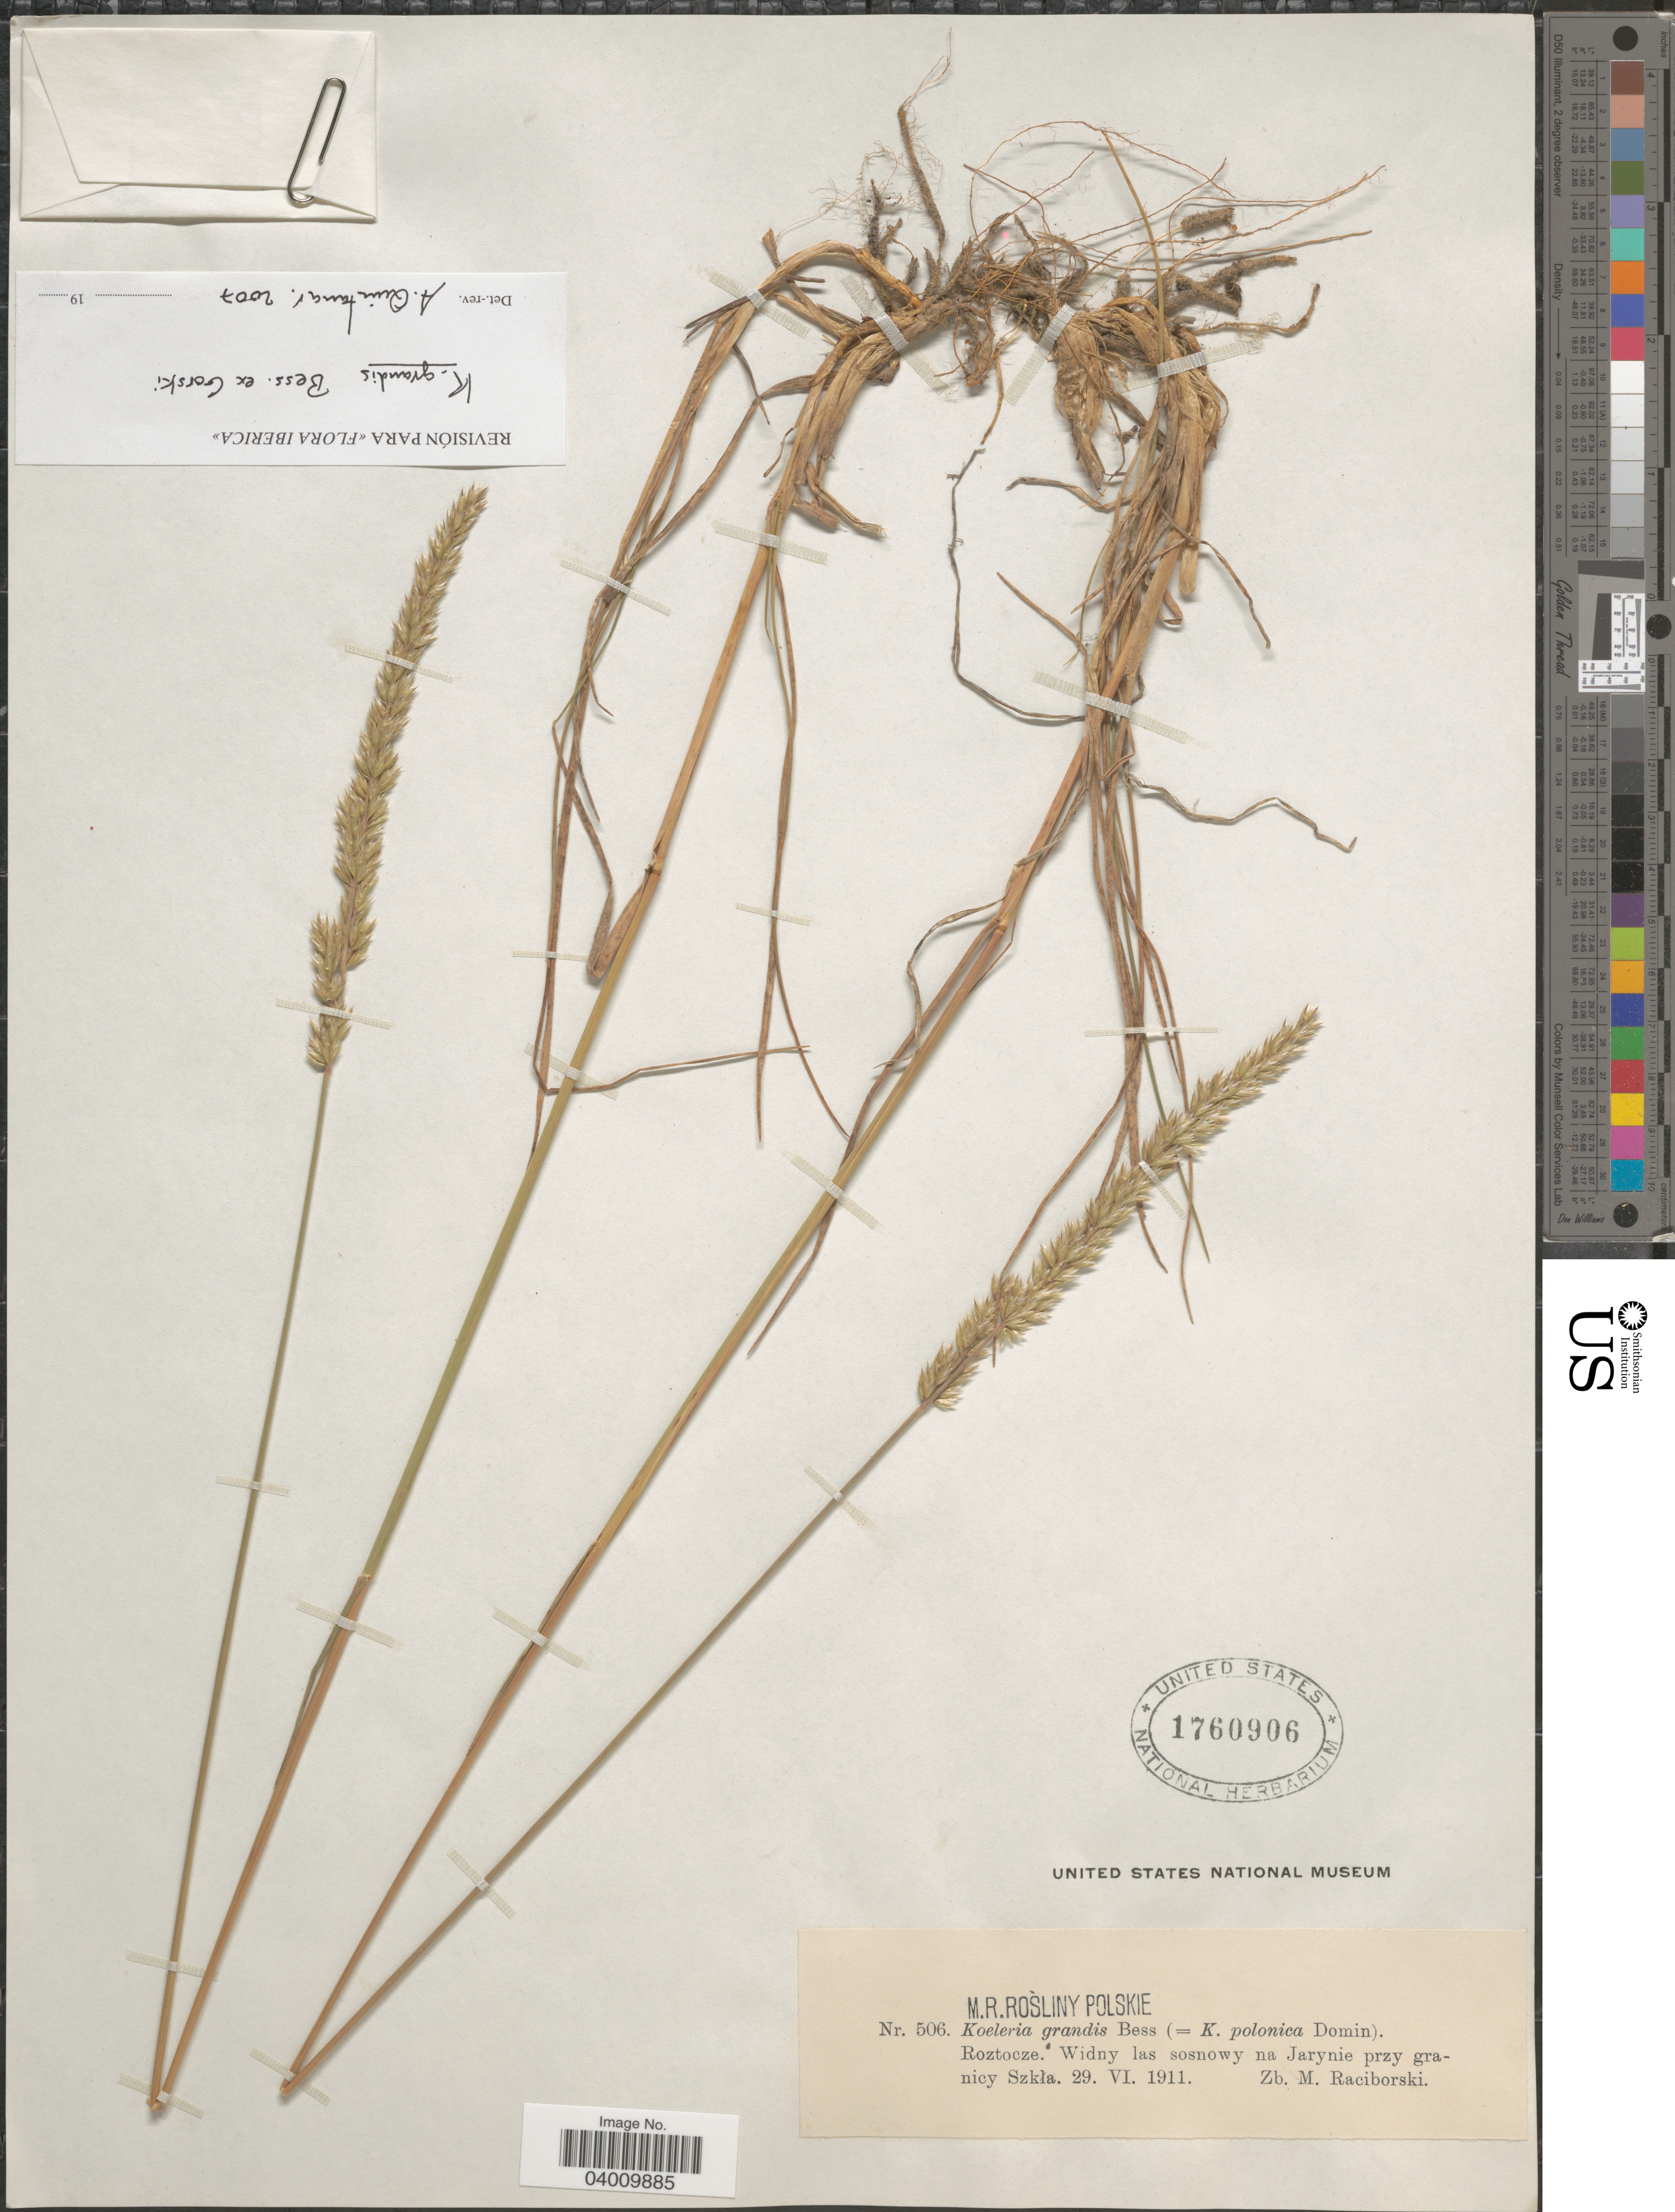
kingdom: Plantae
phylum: Tracheophyta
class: Liliopsida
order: Poales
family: Poaceae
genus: Koeleria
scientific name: Koeleria grandis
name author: Besser ex Gorski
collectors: Z. Raciborski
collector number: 506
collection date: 1911-06-29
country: Poland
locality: Roztocze. Widny las sosnowy na Jarynie przy granicy Szkla.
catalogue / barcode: US 1760906